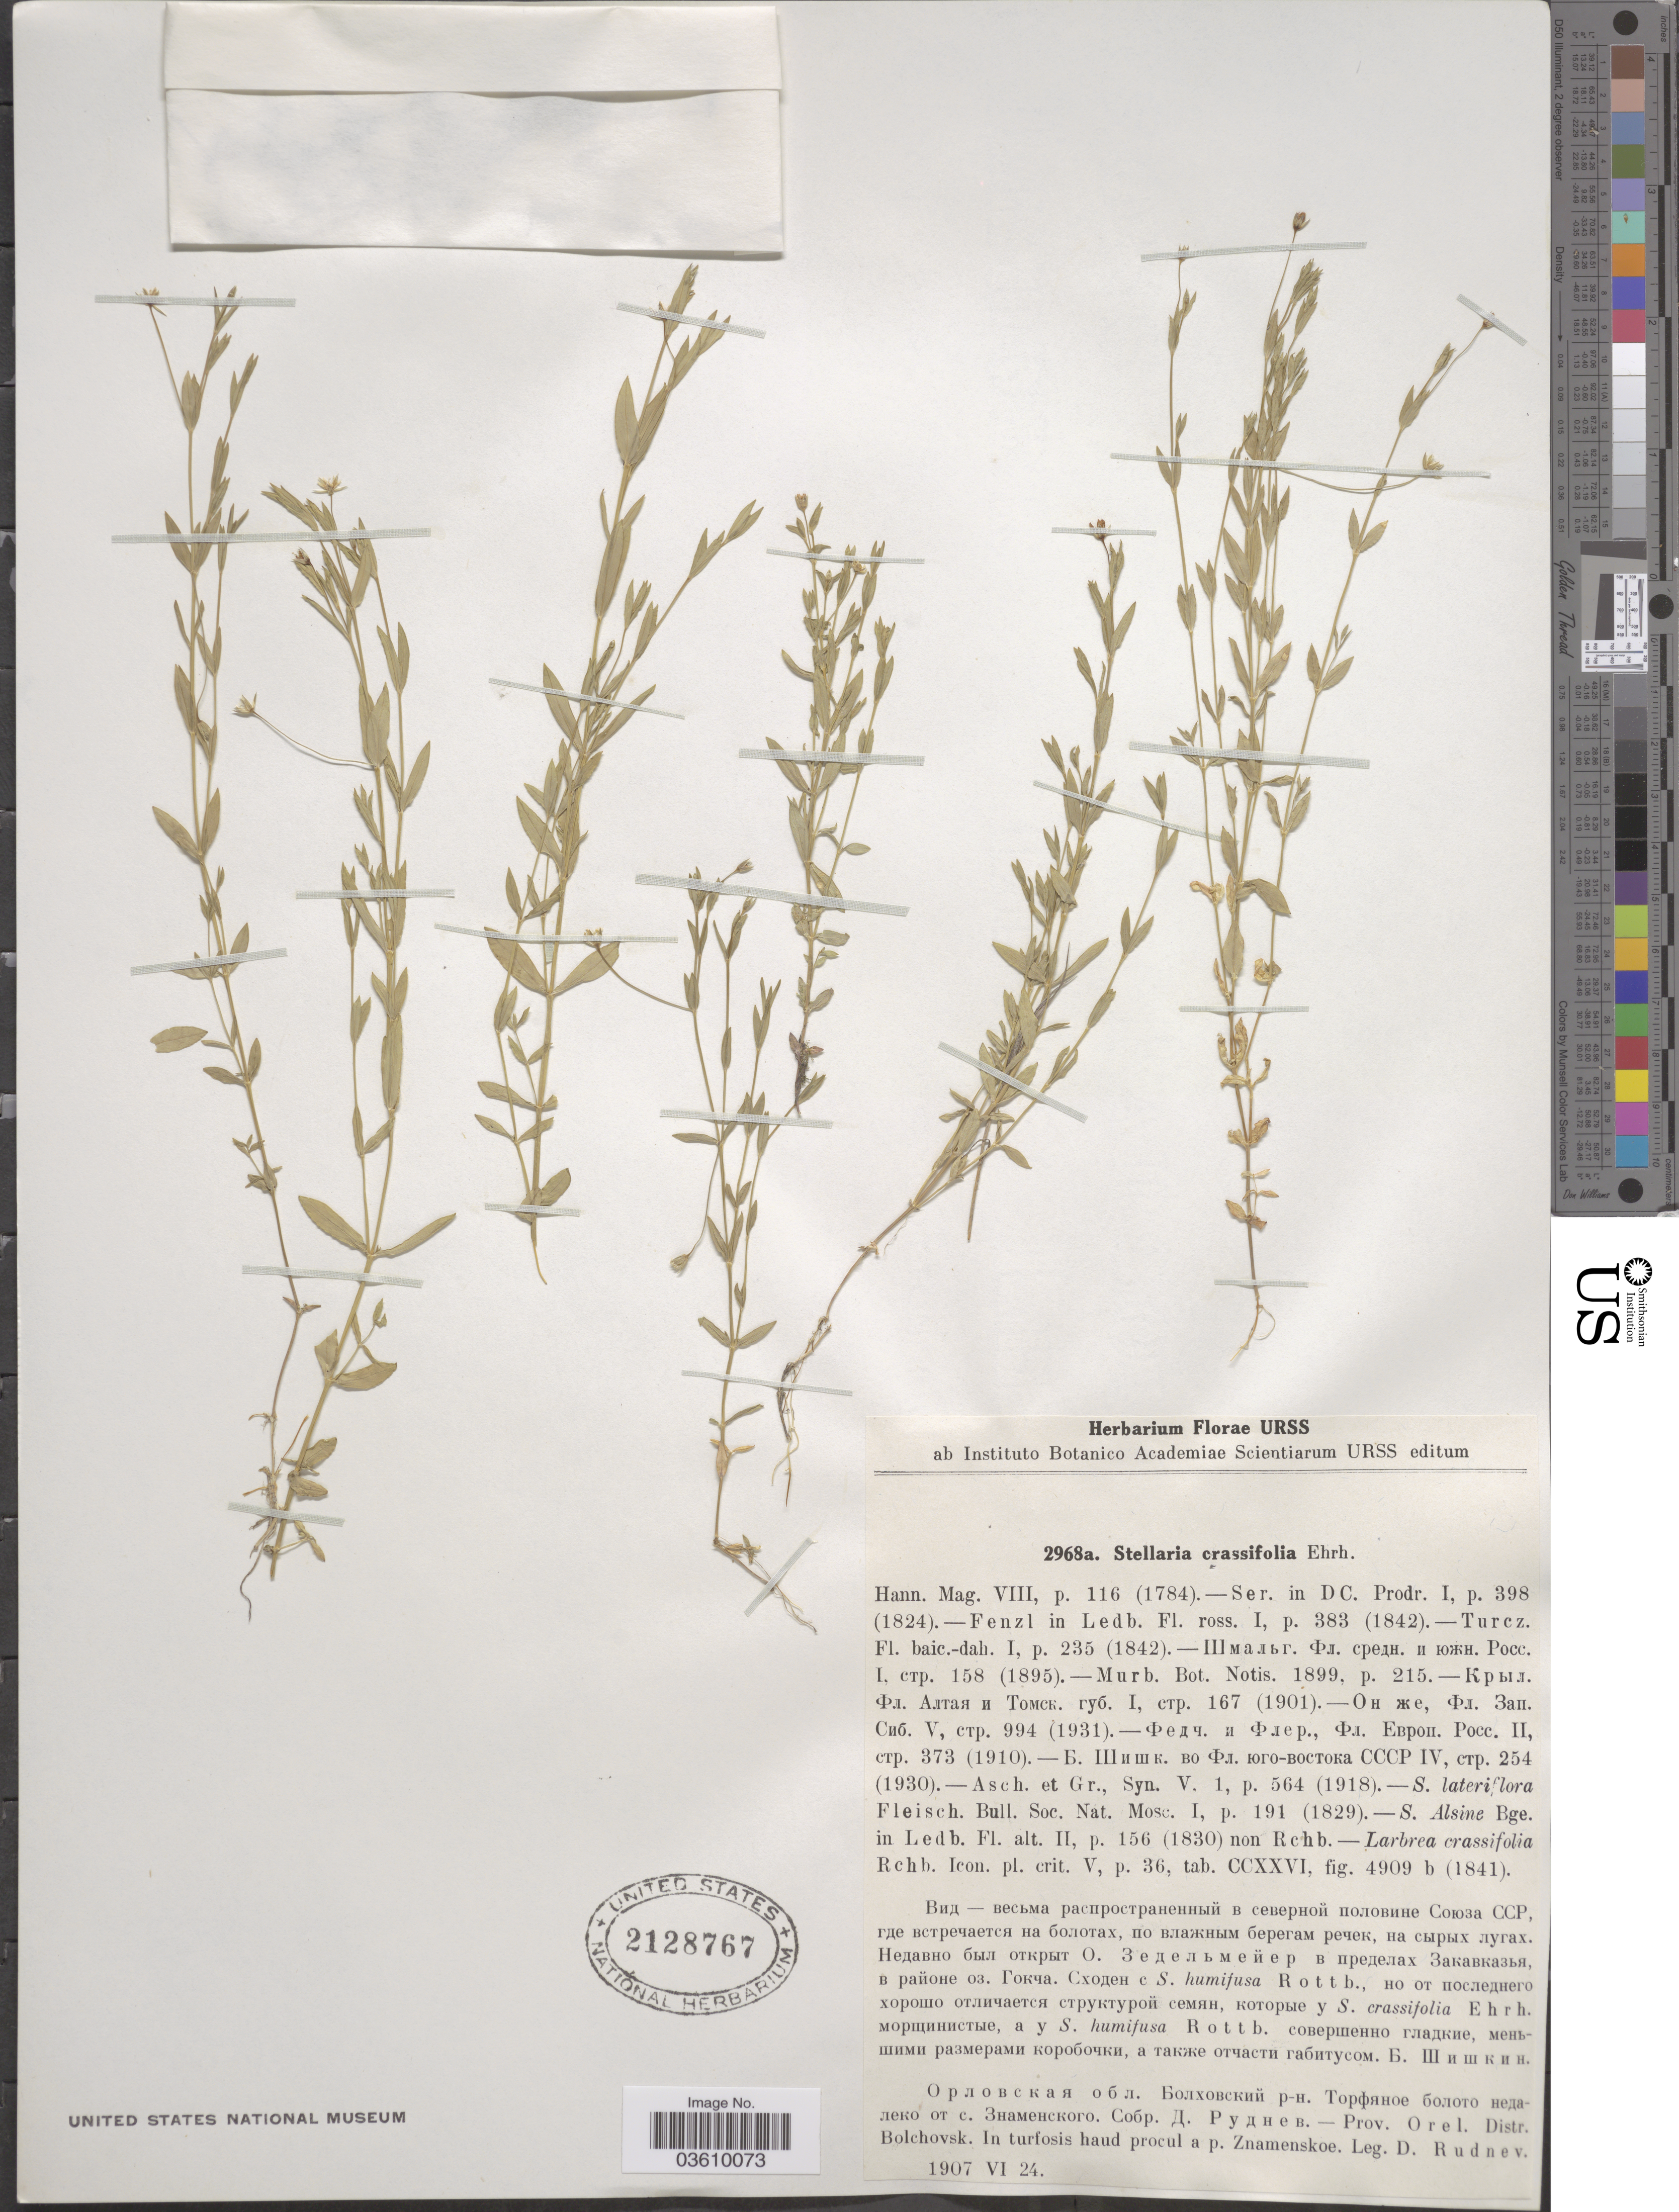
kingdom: Plantae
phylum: Tracheophyta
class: Magnoliopsida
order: Caryophyllales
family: Caryophyllaceae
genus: Stellaria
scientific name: Stellaria crassifolia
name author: Ehrh.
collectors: D. Rudnev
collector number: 2968a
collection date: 1907-06-24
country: Russian Federation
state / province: Oryol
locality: Prov. Orel. Distr. Bolchovsk. In turfosis haud procul a p. Znamenskoe.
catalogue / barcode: US 2128767